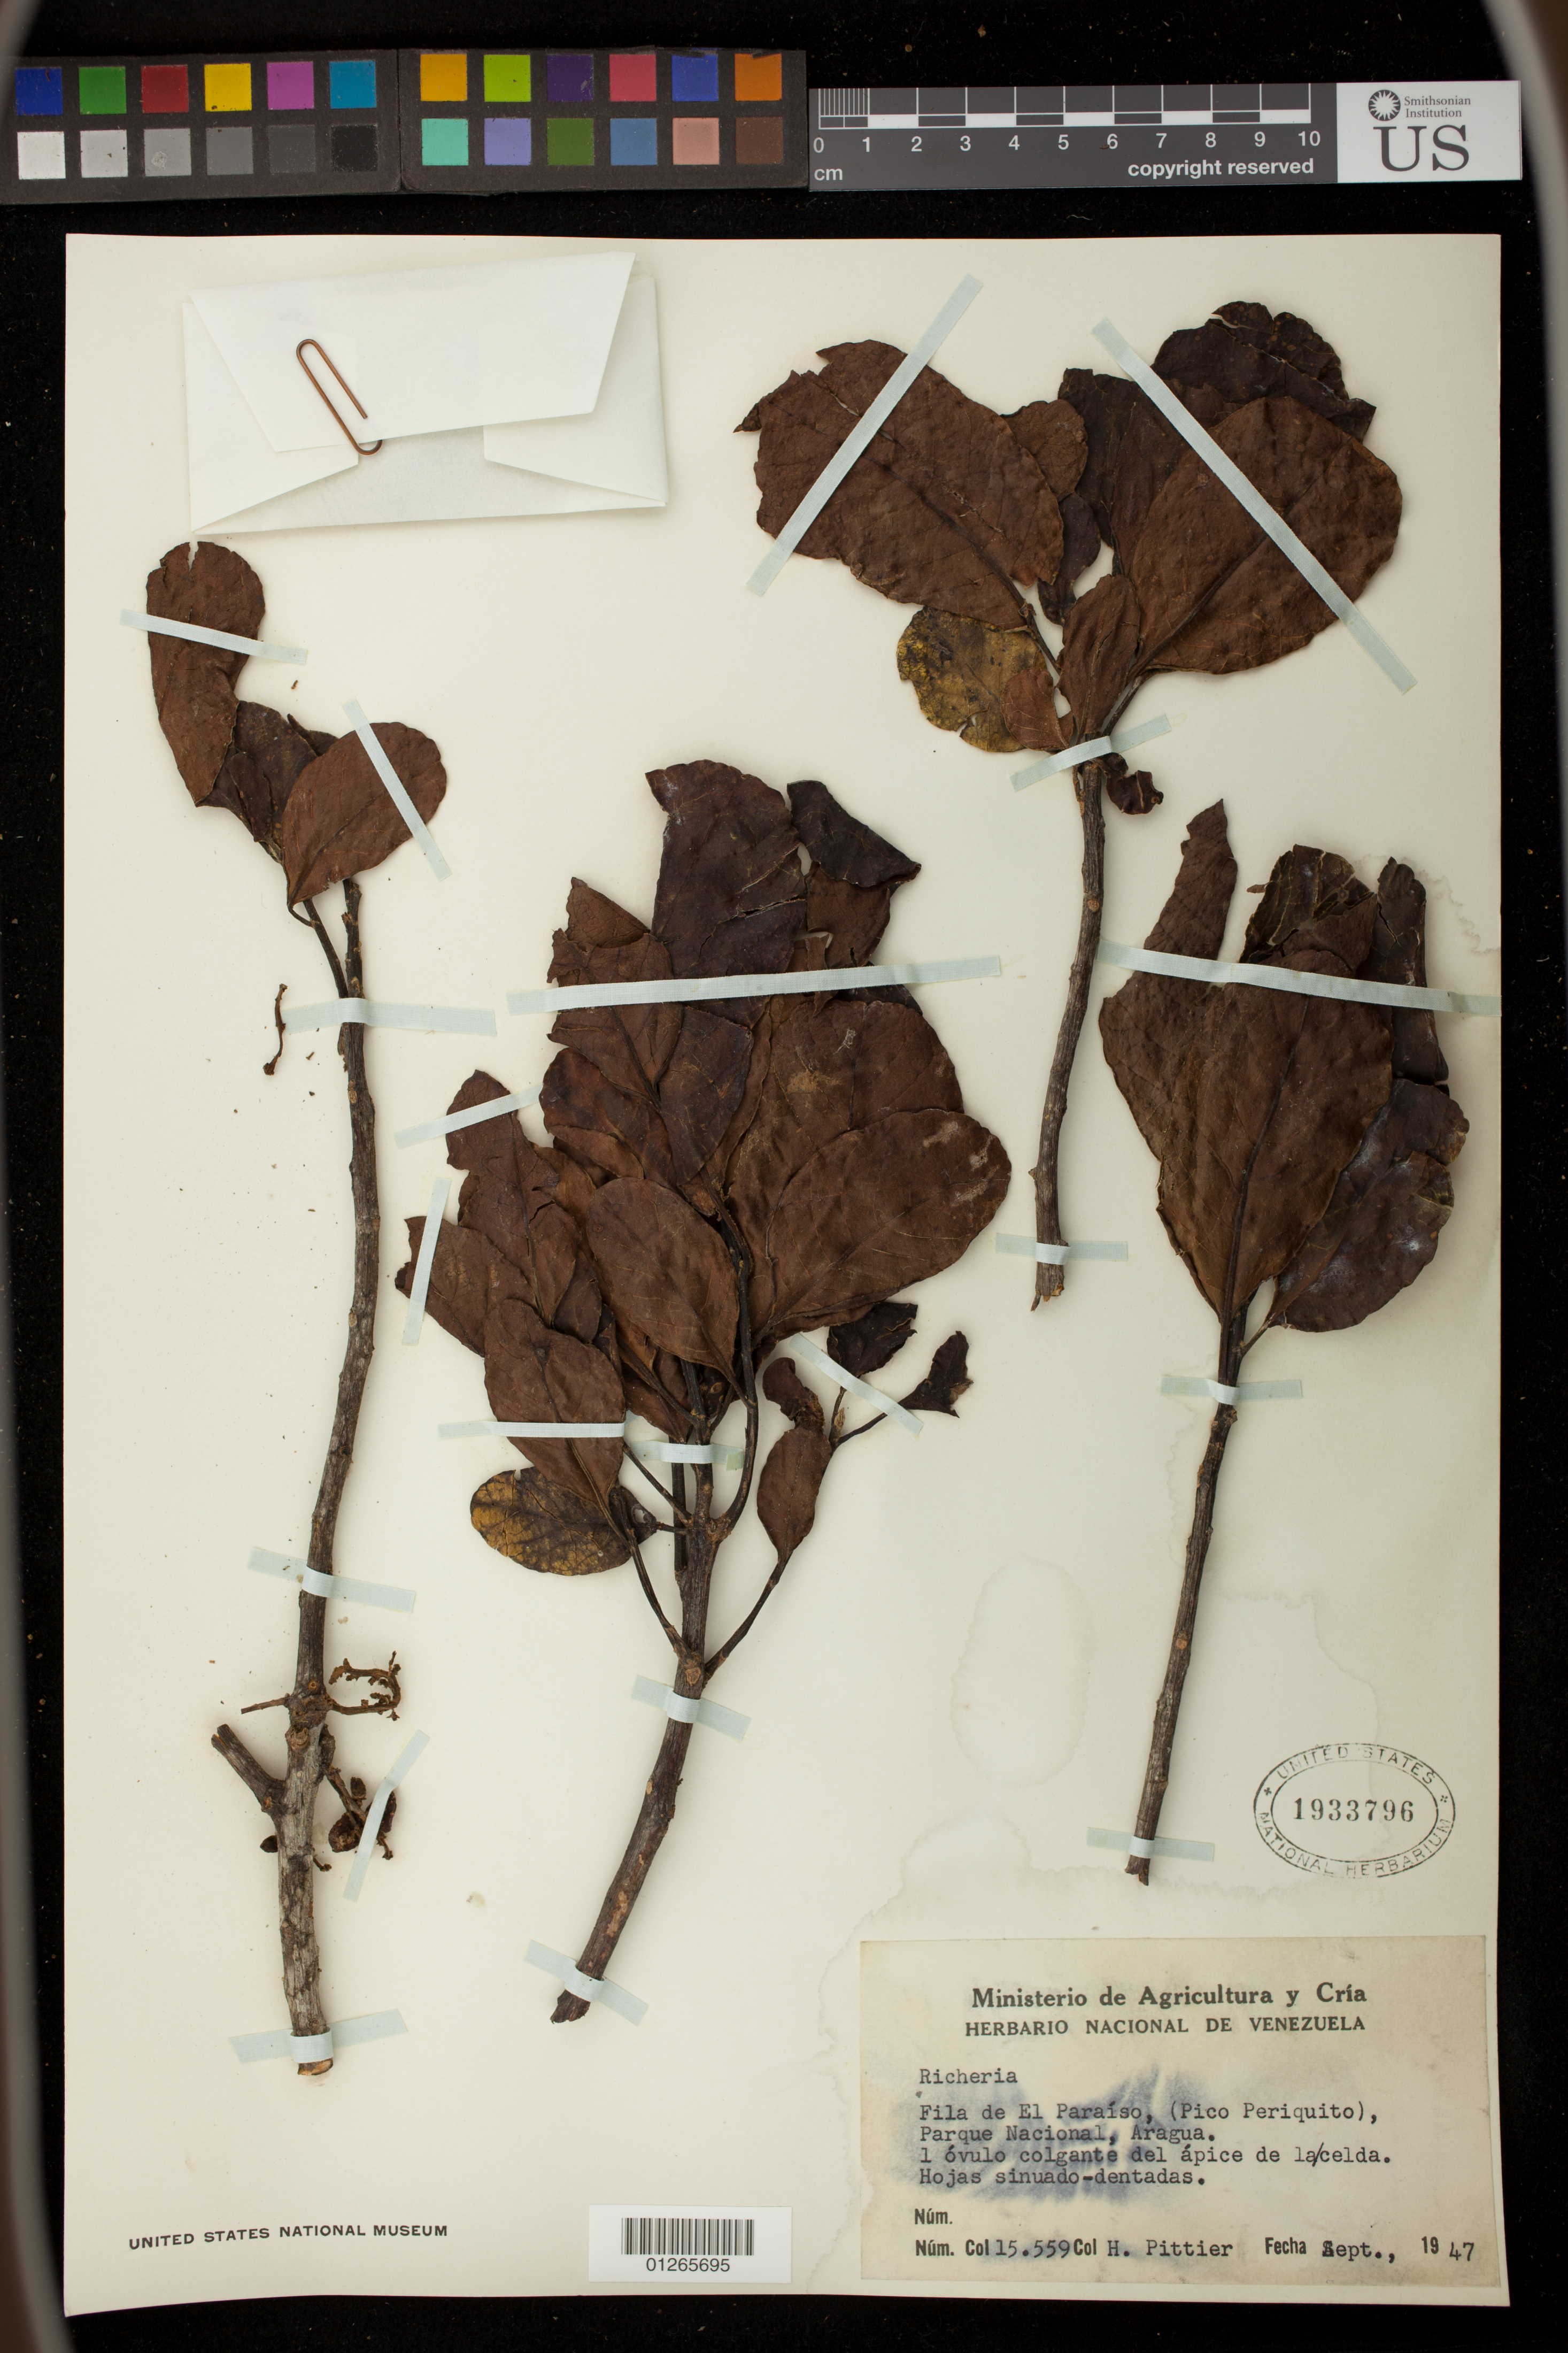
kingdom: Plantae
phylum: Tracheophyta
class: Magnoliopsida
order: Malpighiales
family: Phyllanthaceae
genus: Richeria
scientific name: Richeria sp.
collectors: H. F. Pittier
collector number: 15559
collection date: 1947-09-01/1947-09-30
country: Venezuela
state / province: Aragua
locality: Lubida de las Vueltas de Rancho Granda, Parque Nacional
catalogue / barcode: US 1933796